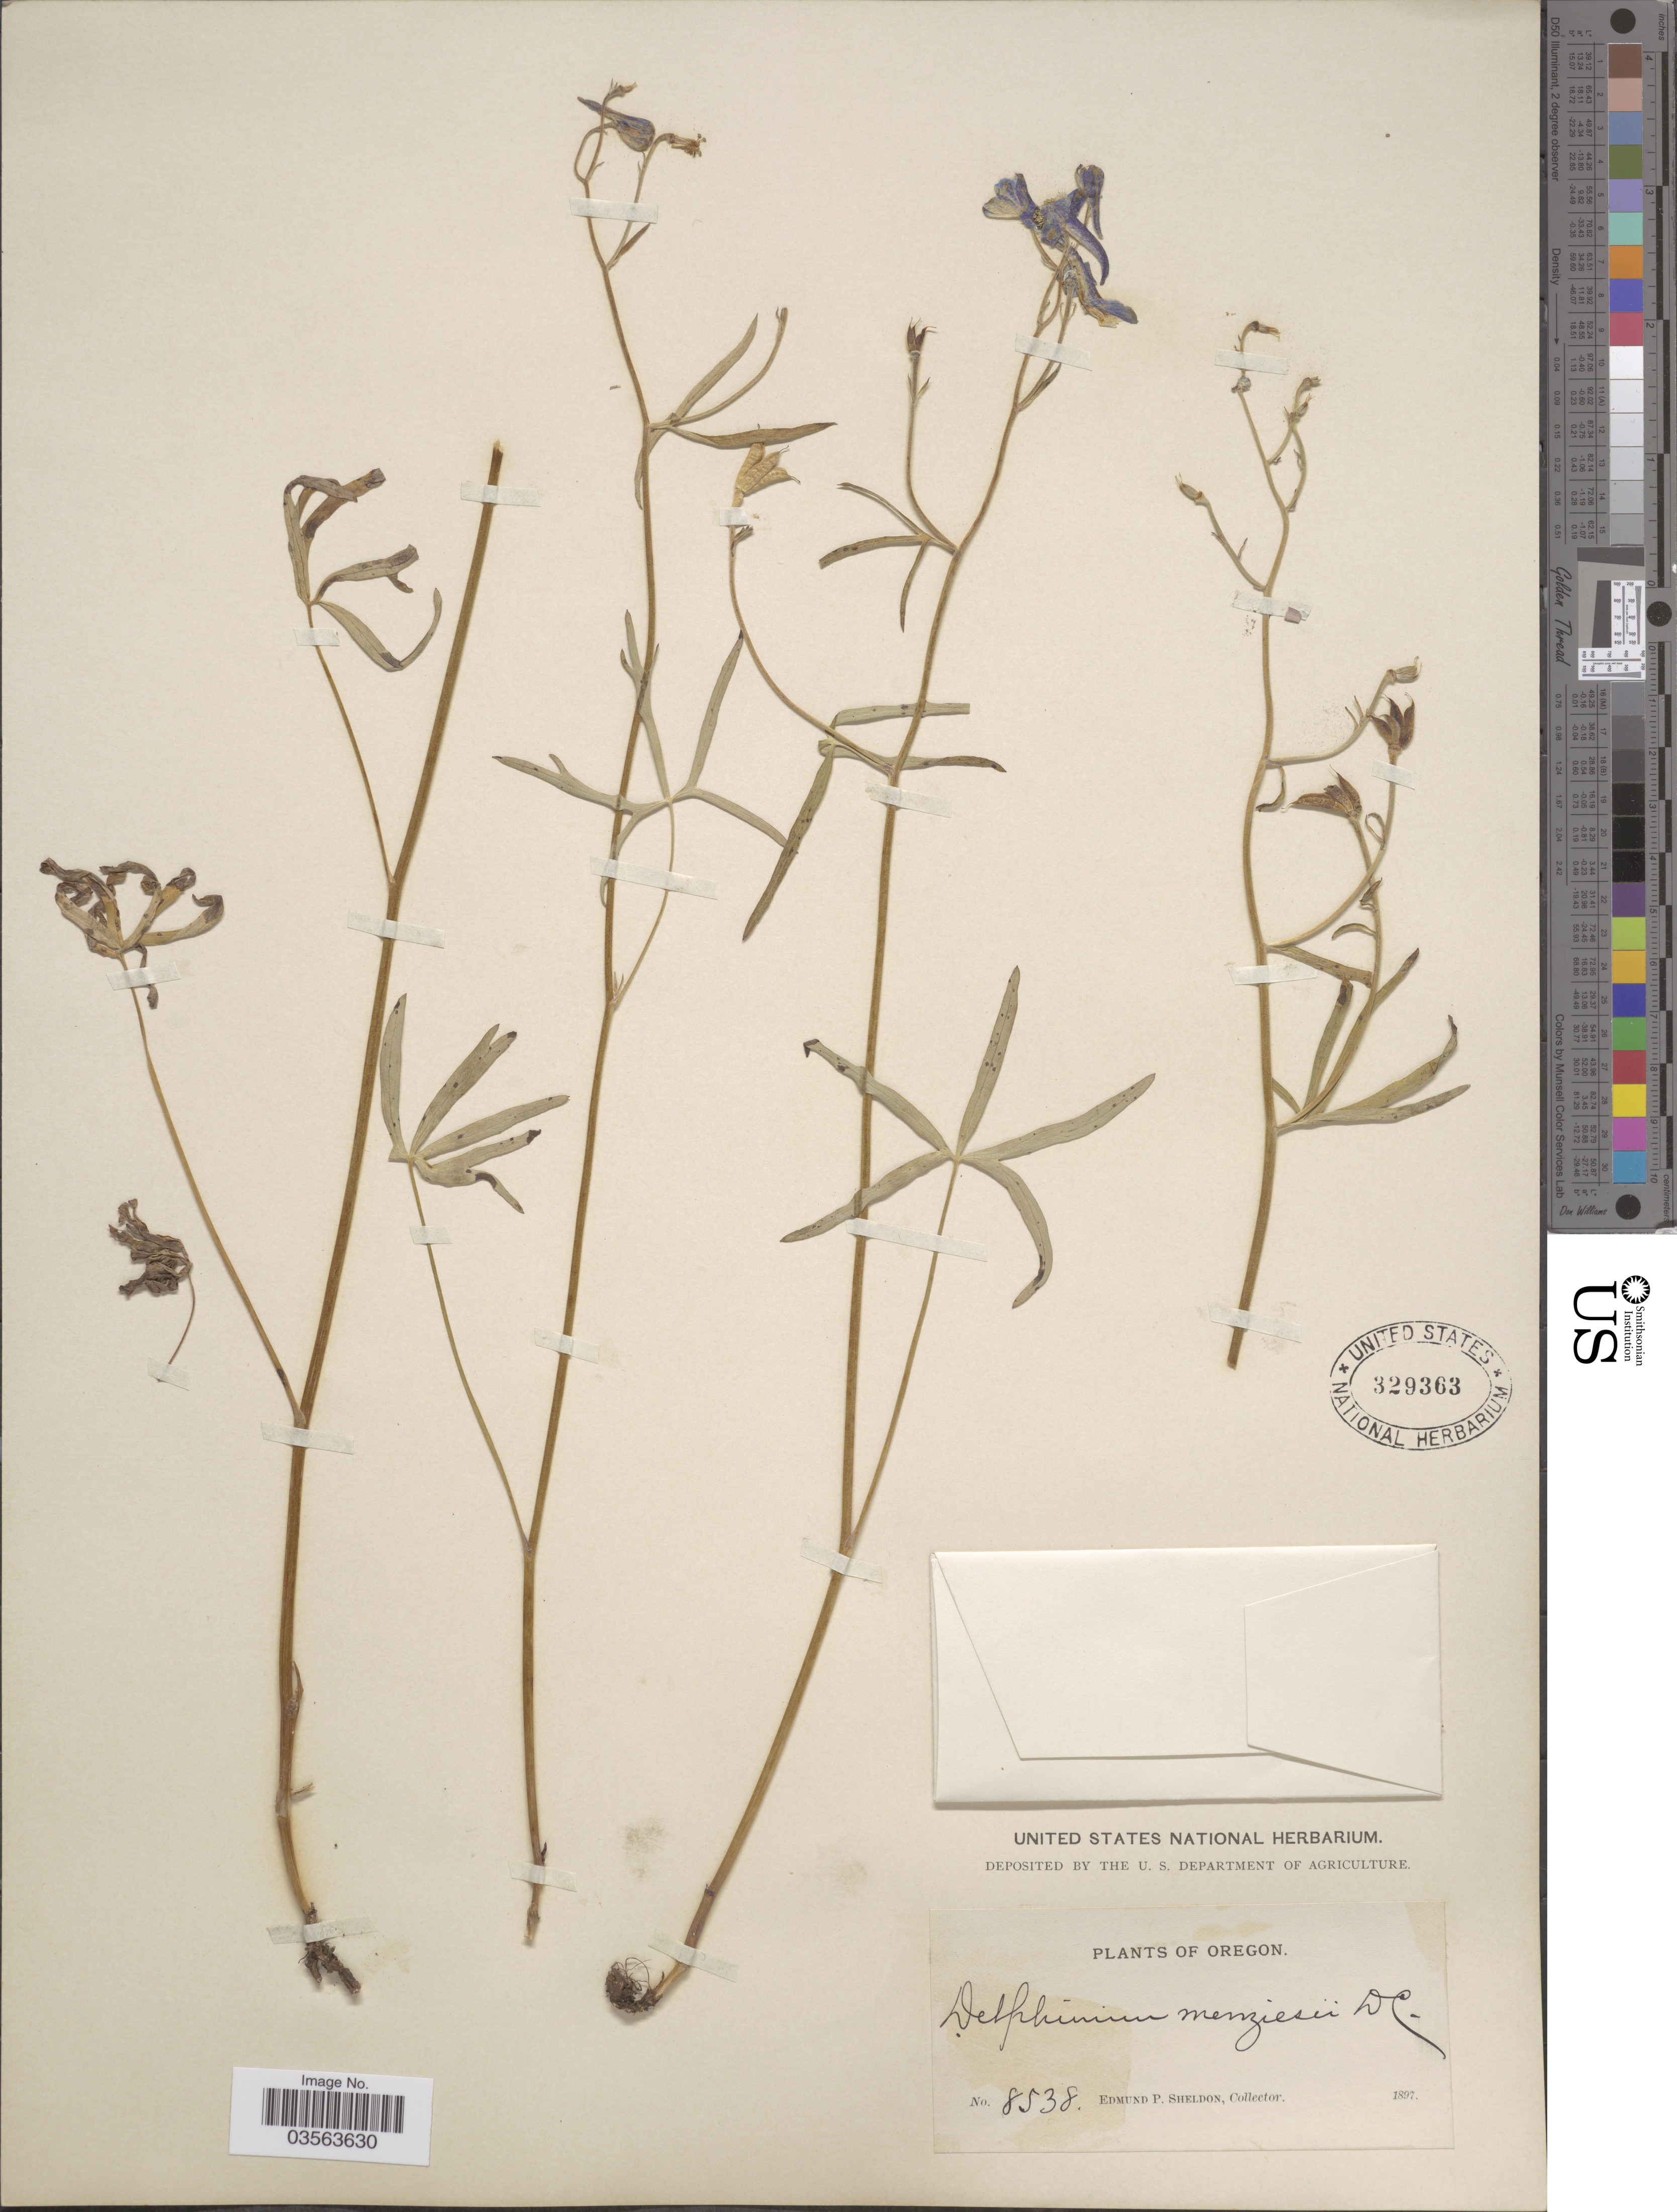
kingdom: Plantae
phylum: Tracheophyta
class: Magnoliopsida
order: Ranunculales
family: Ranunculaceae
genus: Delphinium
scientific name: Delphinium menziesii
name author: DC.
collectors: E. P. Sheldon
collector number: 8538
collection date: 1897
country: United States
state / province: Oregon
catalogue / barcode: US 329363